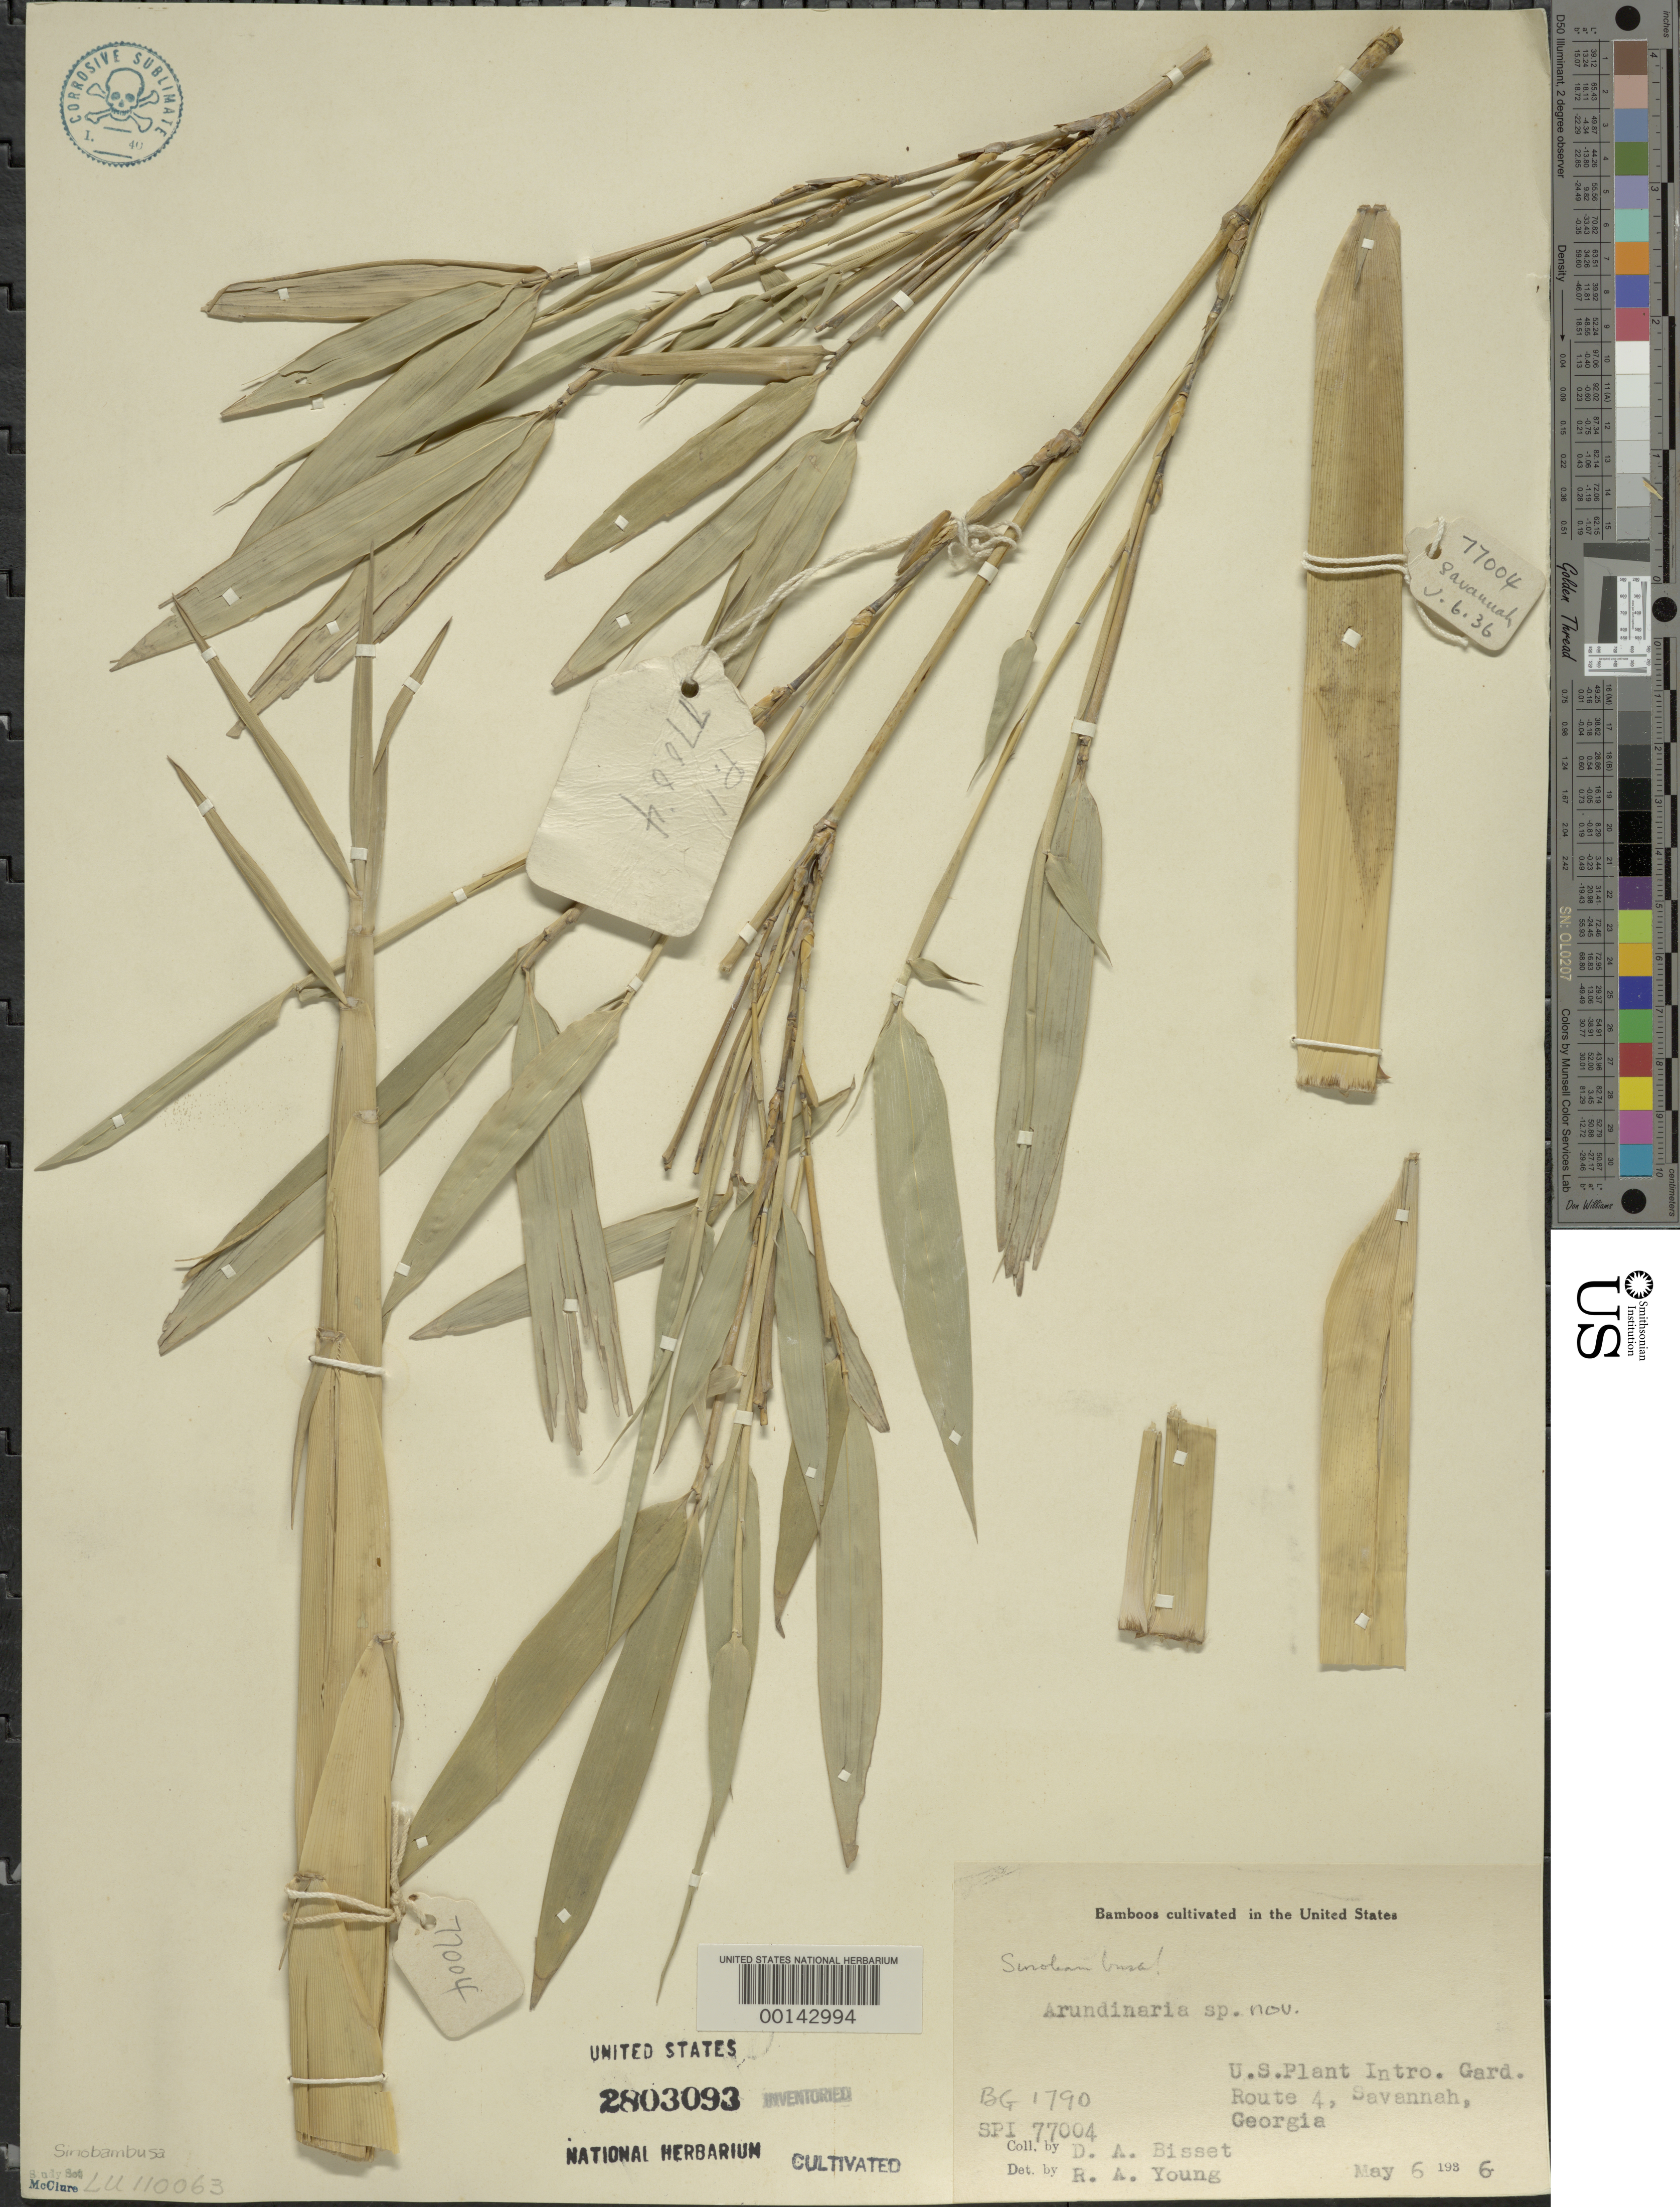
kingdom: Plantae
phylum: Tracheophyta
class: Liliopsida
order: Poales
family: Poaceae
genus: Sinobambusa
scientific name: Sinobambusa sp.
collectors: D. Bisset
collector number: PI 77004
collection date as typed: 06 May 1936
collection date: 1936-05-06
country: United States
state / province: Georgia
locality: Savannah USDA PI Station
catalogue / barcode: US 2803093